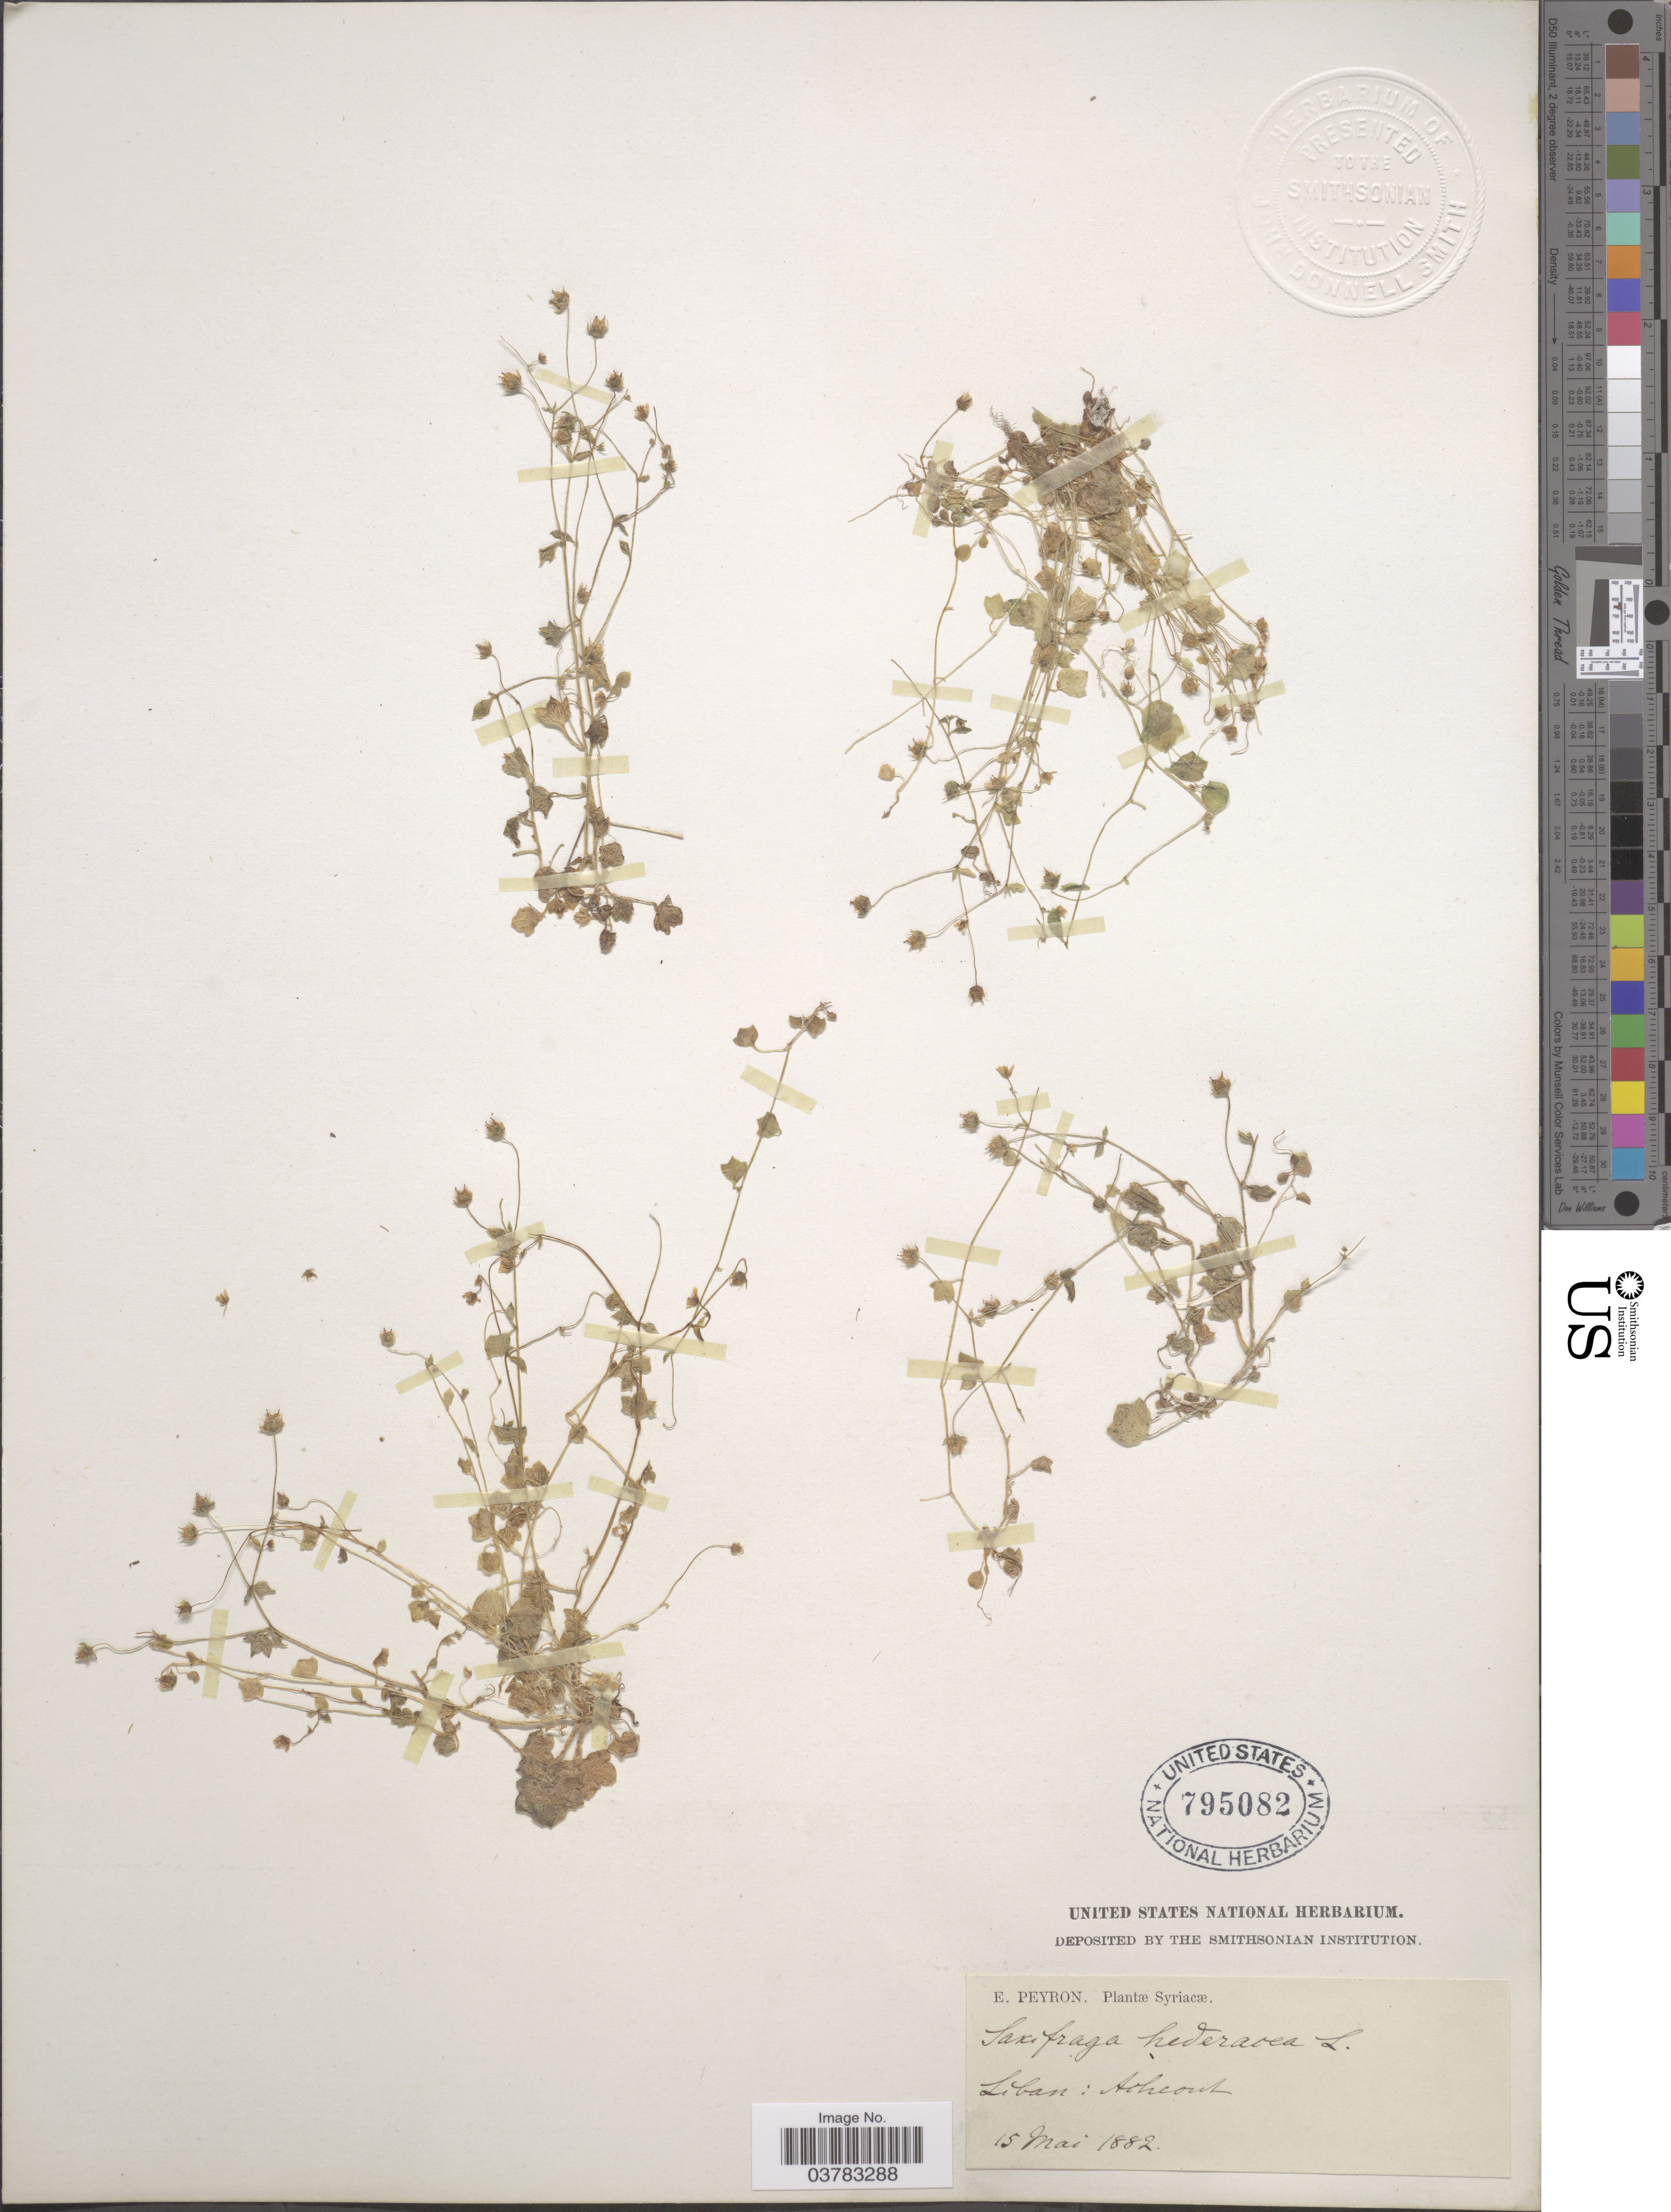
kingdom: Plantae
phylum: Tracheophyta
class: Magnoliopsida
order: Saxifragales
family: Saxifragaceae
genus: Saxifraga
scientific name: Saxifraga hederacea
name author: L.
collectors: E. Peyron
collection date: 1882-05-15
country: Lebanon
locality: Syriacæ. Liban: Achcout.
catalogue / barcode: US 795082